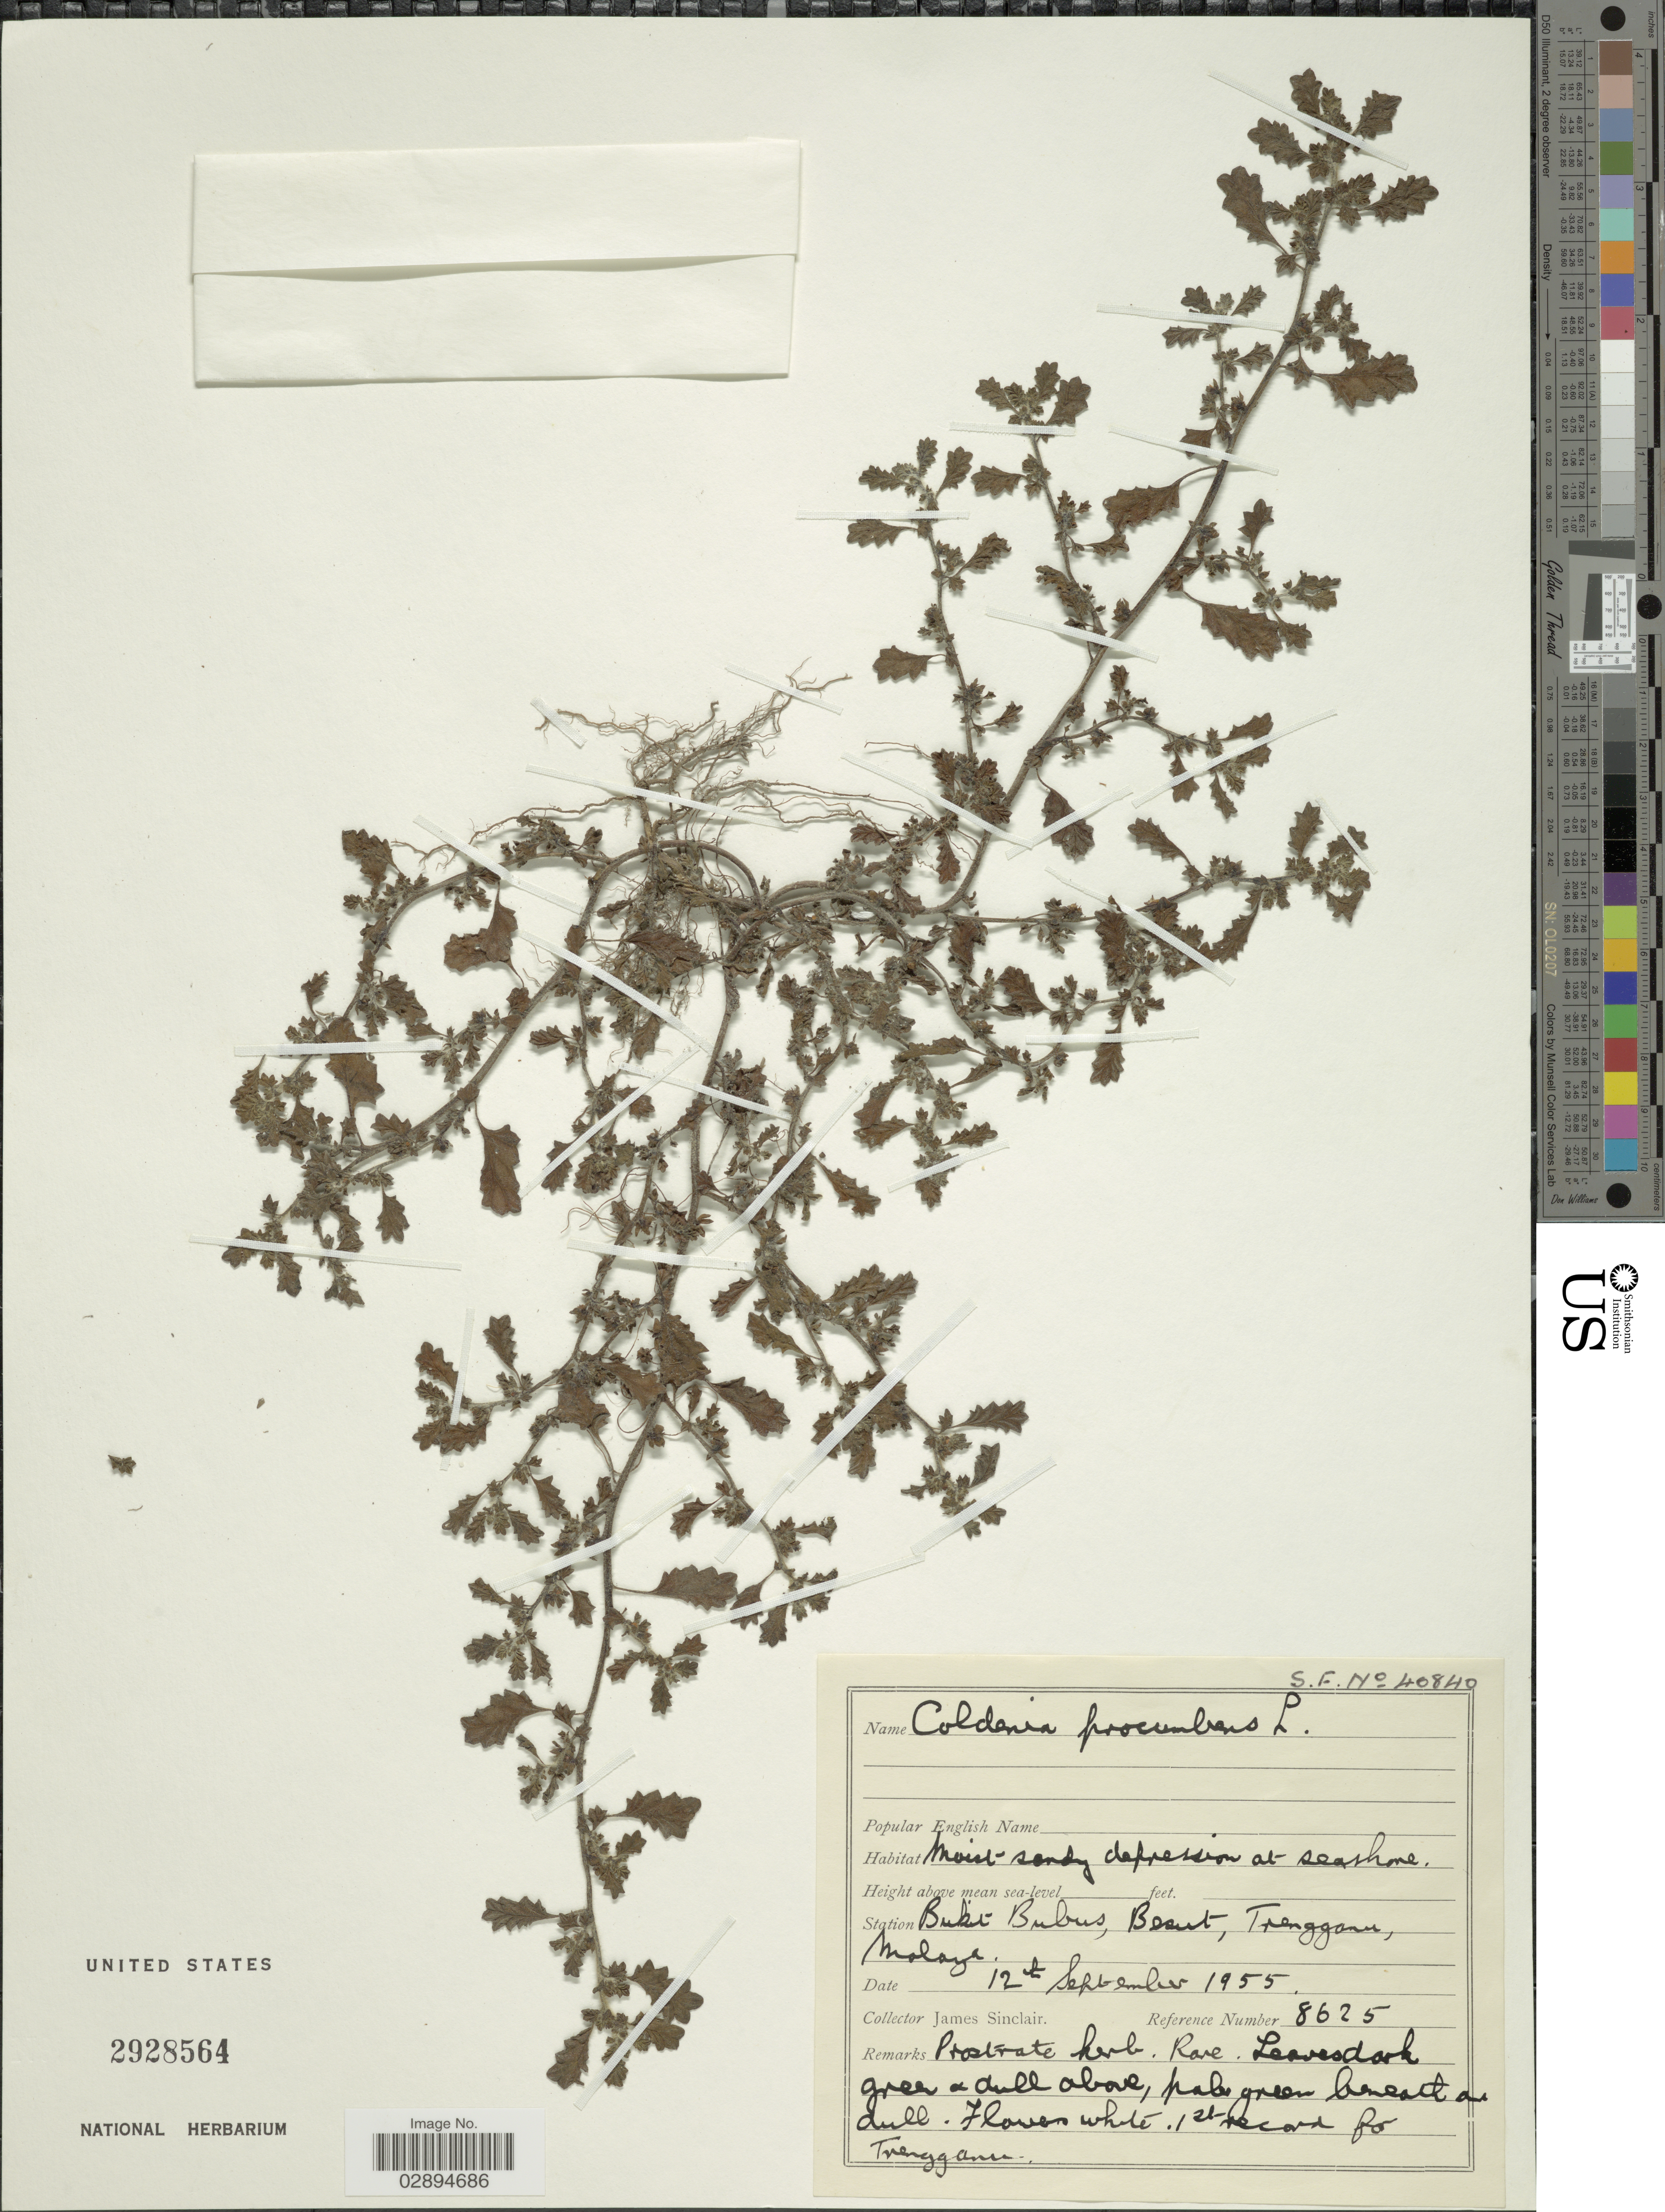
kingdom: Plantae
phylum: Tracheophyta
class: Magnoliopsida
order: Boraginales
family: Coldeniaceae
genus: Coldenia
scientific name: Coldenia procumbens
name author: L.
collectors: J. Sinclair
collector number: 8625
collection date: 1955-09-12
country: Malaysia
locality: Moist sandy depression at seashore. Bukit Bubus, Besut, Trengganu, Malaya.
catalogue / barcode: US 2928564